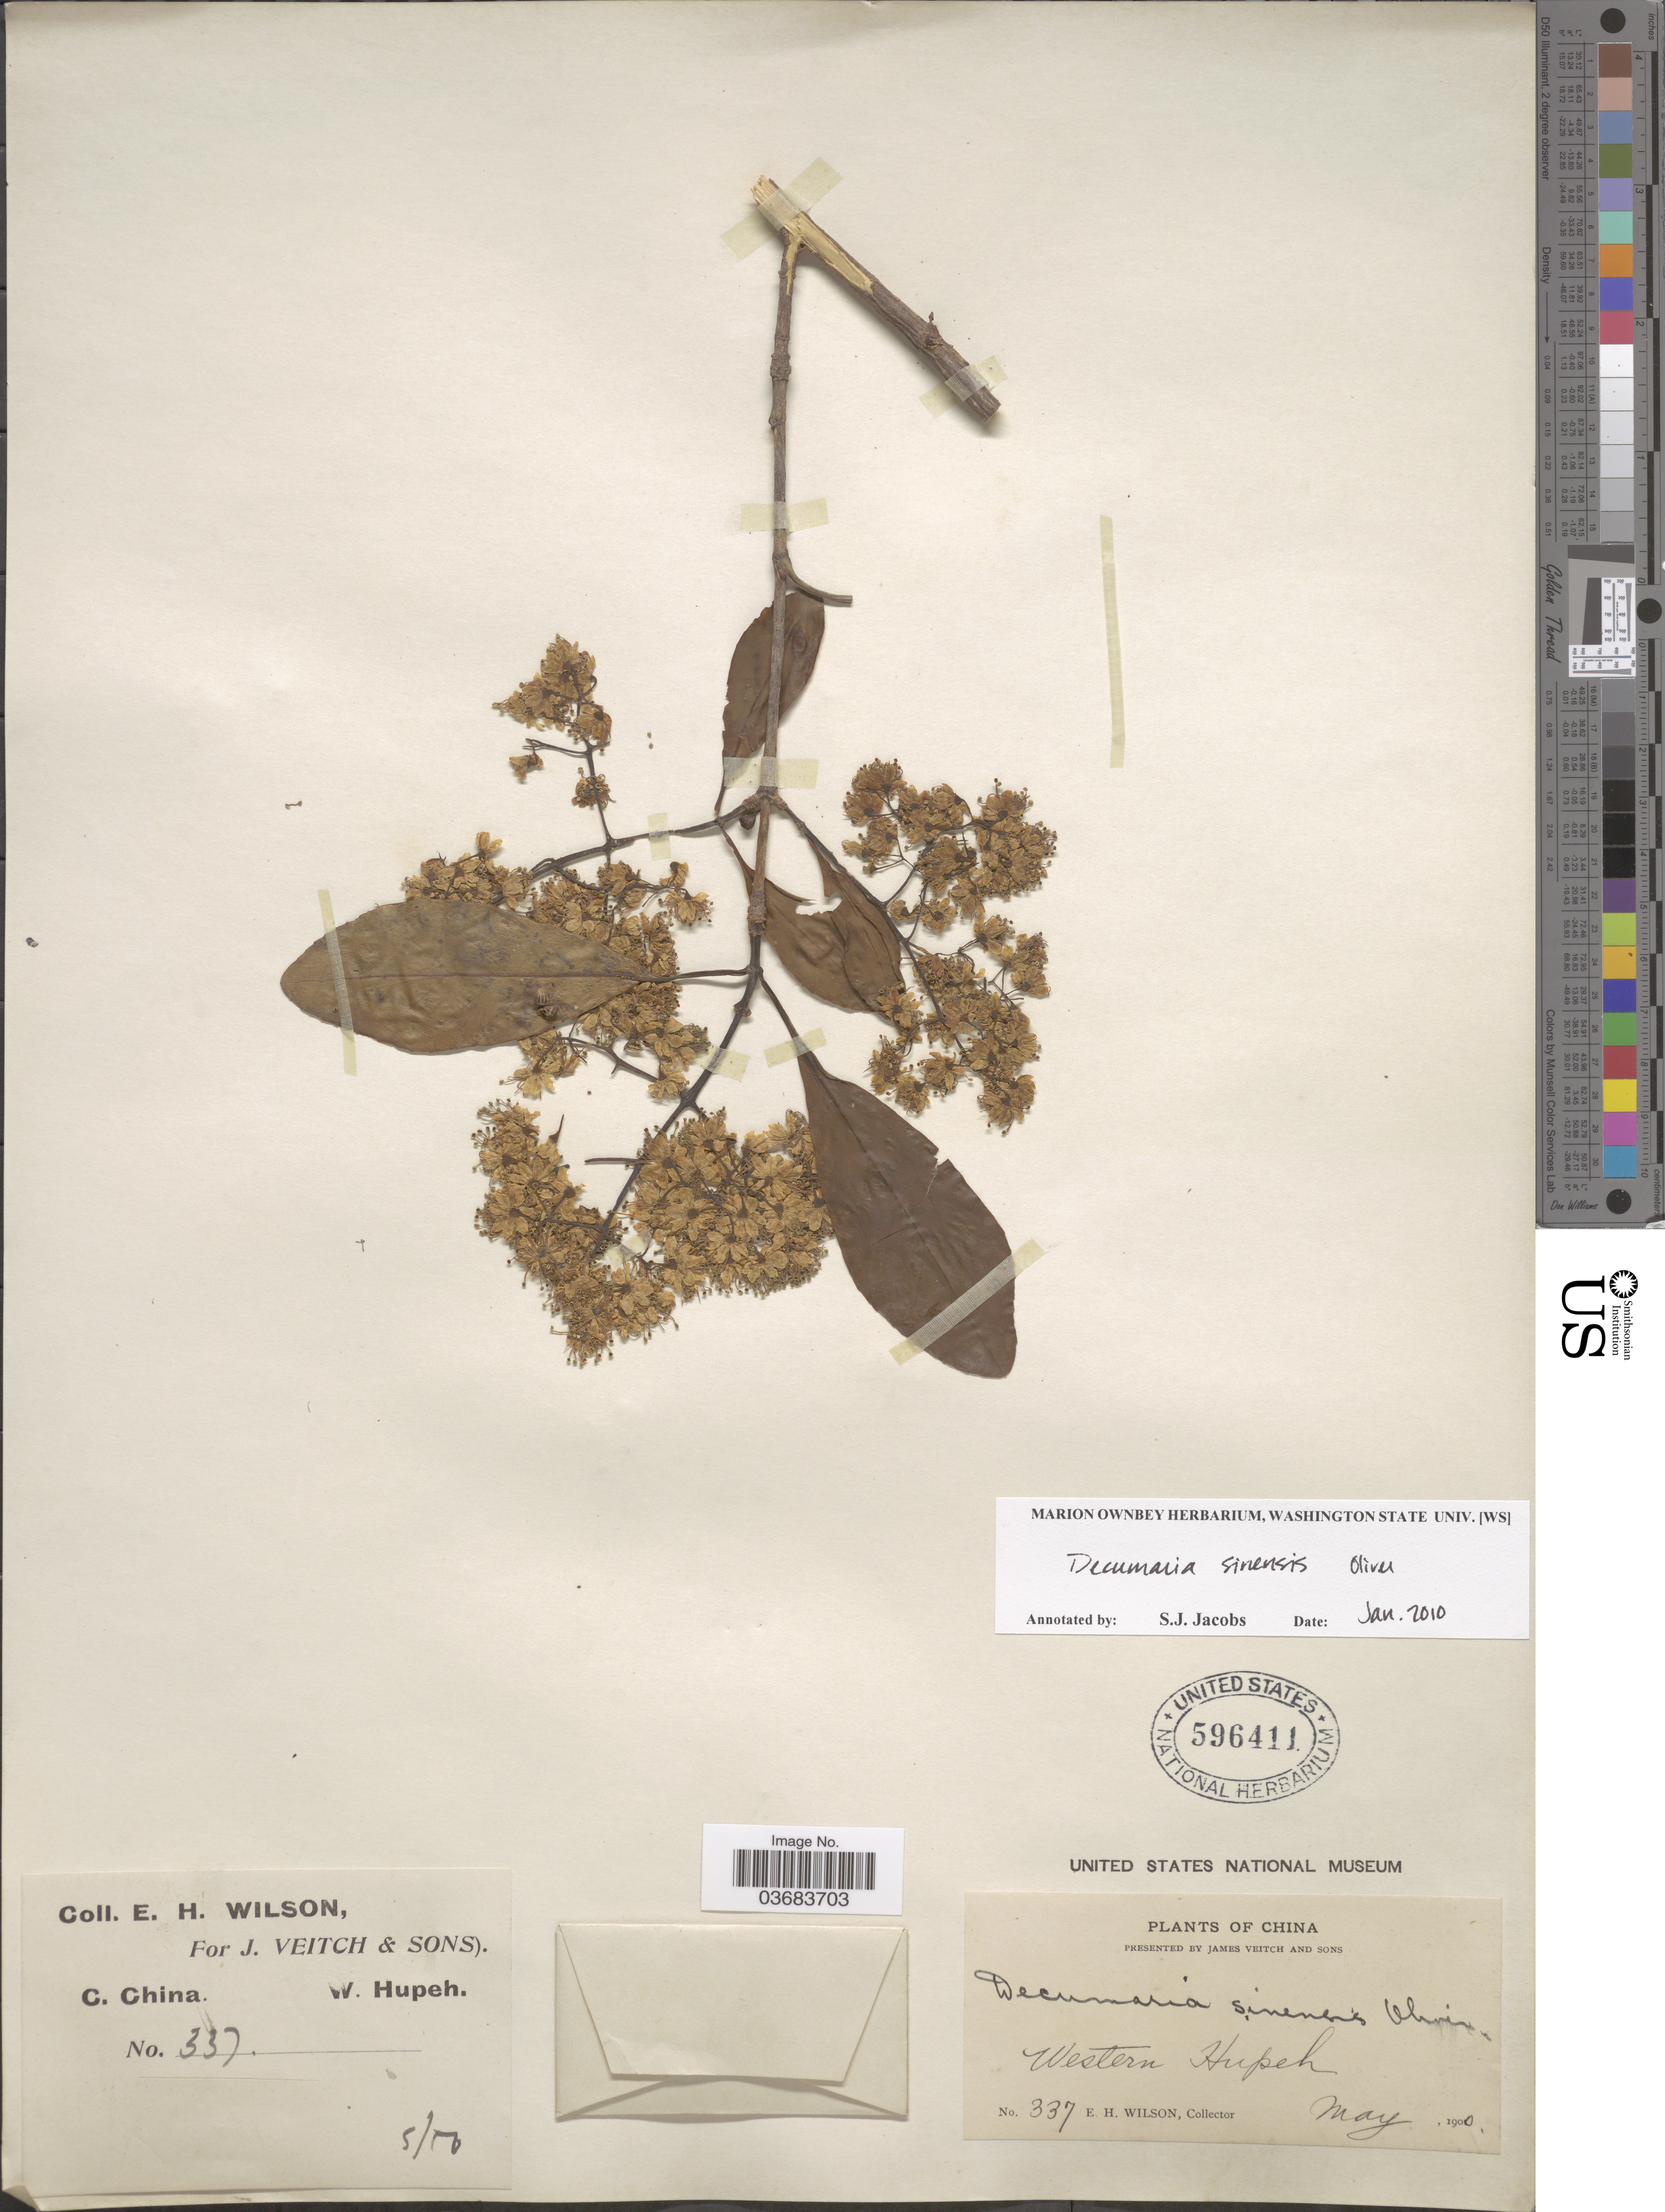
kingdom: Plantae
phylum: Tracheophyta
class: Magnoliopsida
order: Cornales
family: Hydrangeaceae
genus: Hydrangea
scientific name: Hydrangea obtusifolia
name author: (Hu) Y. De Smet & C. Granados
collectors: E. Wilson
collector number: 337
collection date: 1900-05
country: China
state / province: Hubei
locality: Western Hupeh.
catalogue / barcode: US 596411